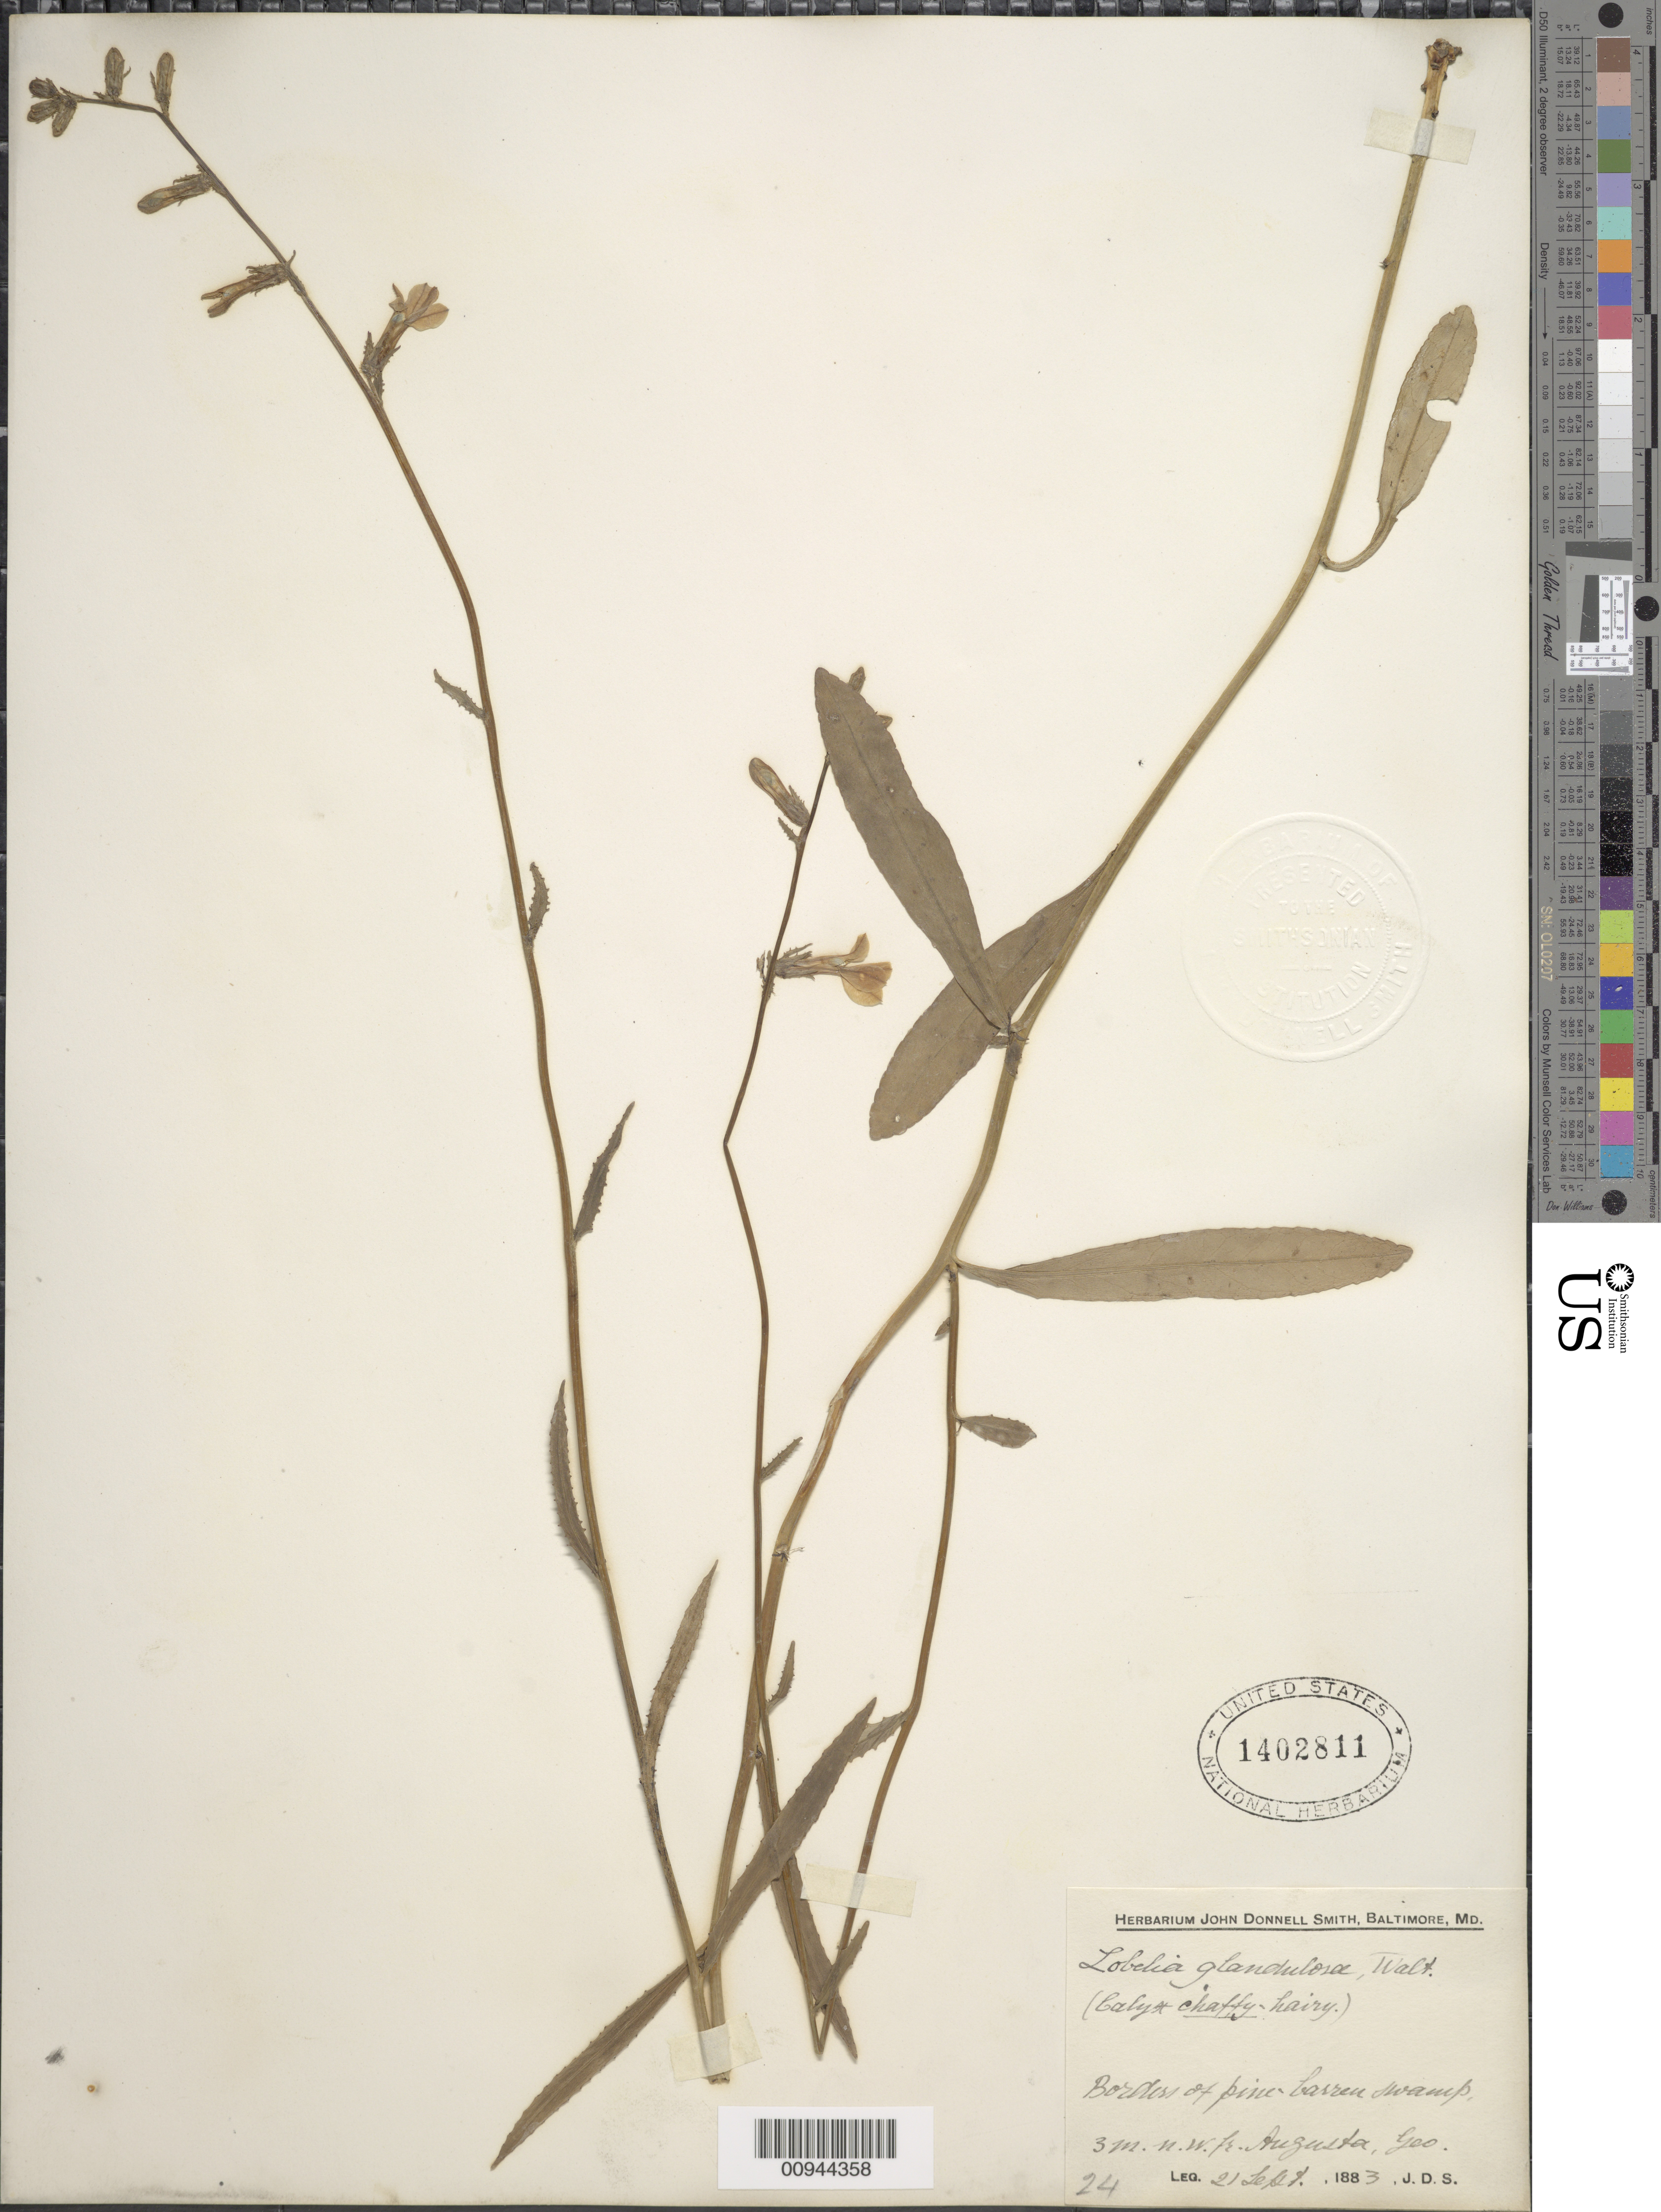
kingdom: Plantae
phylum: Tracheophyta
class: Magnoliopsida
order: Asterales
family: Campanulaceae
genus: Lobelia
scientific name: Lobelia glandulosa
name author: Walter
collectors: J. Donnell Smith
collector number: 24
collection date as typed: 21 Sep 1883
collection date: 1883-09-21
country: United States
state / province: Georgia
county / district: Richmond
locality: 3 mi. NW from Augusta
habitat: borders of pine barren swamp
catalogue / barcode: US 1402811